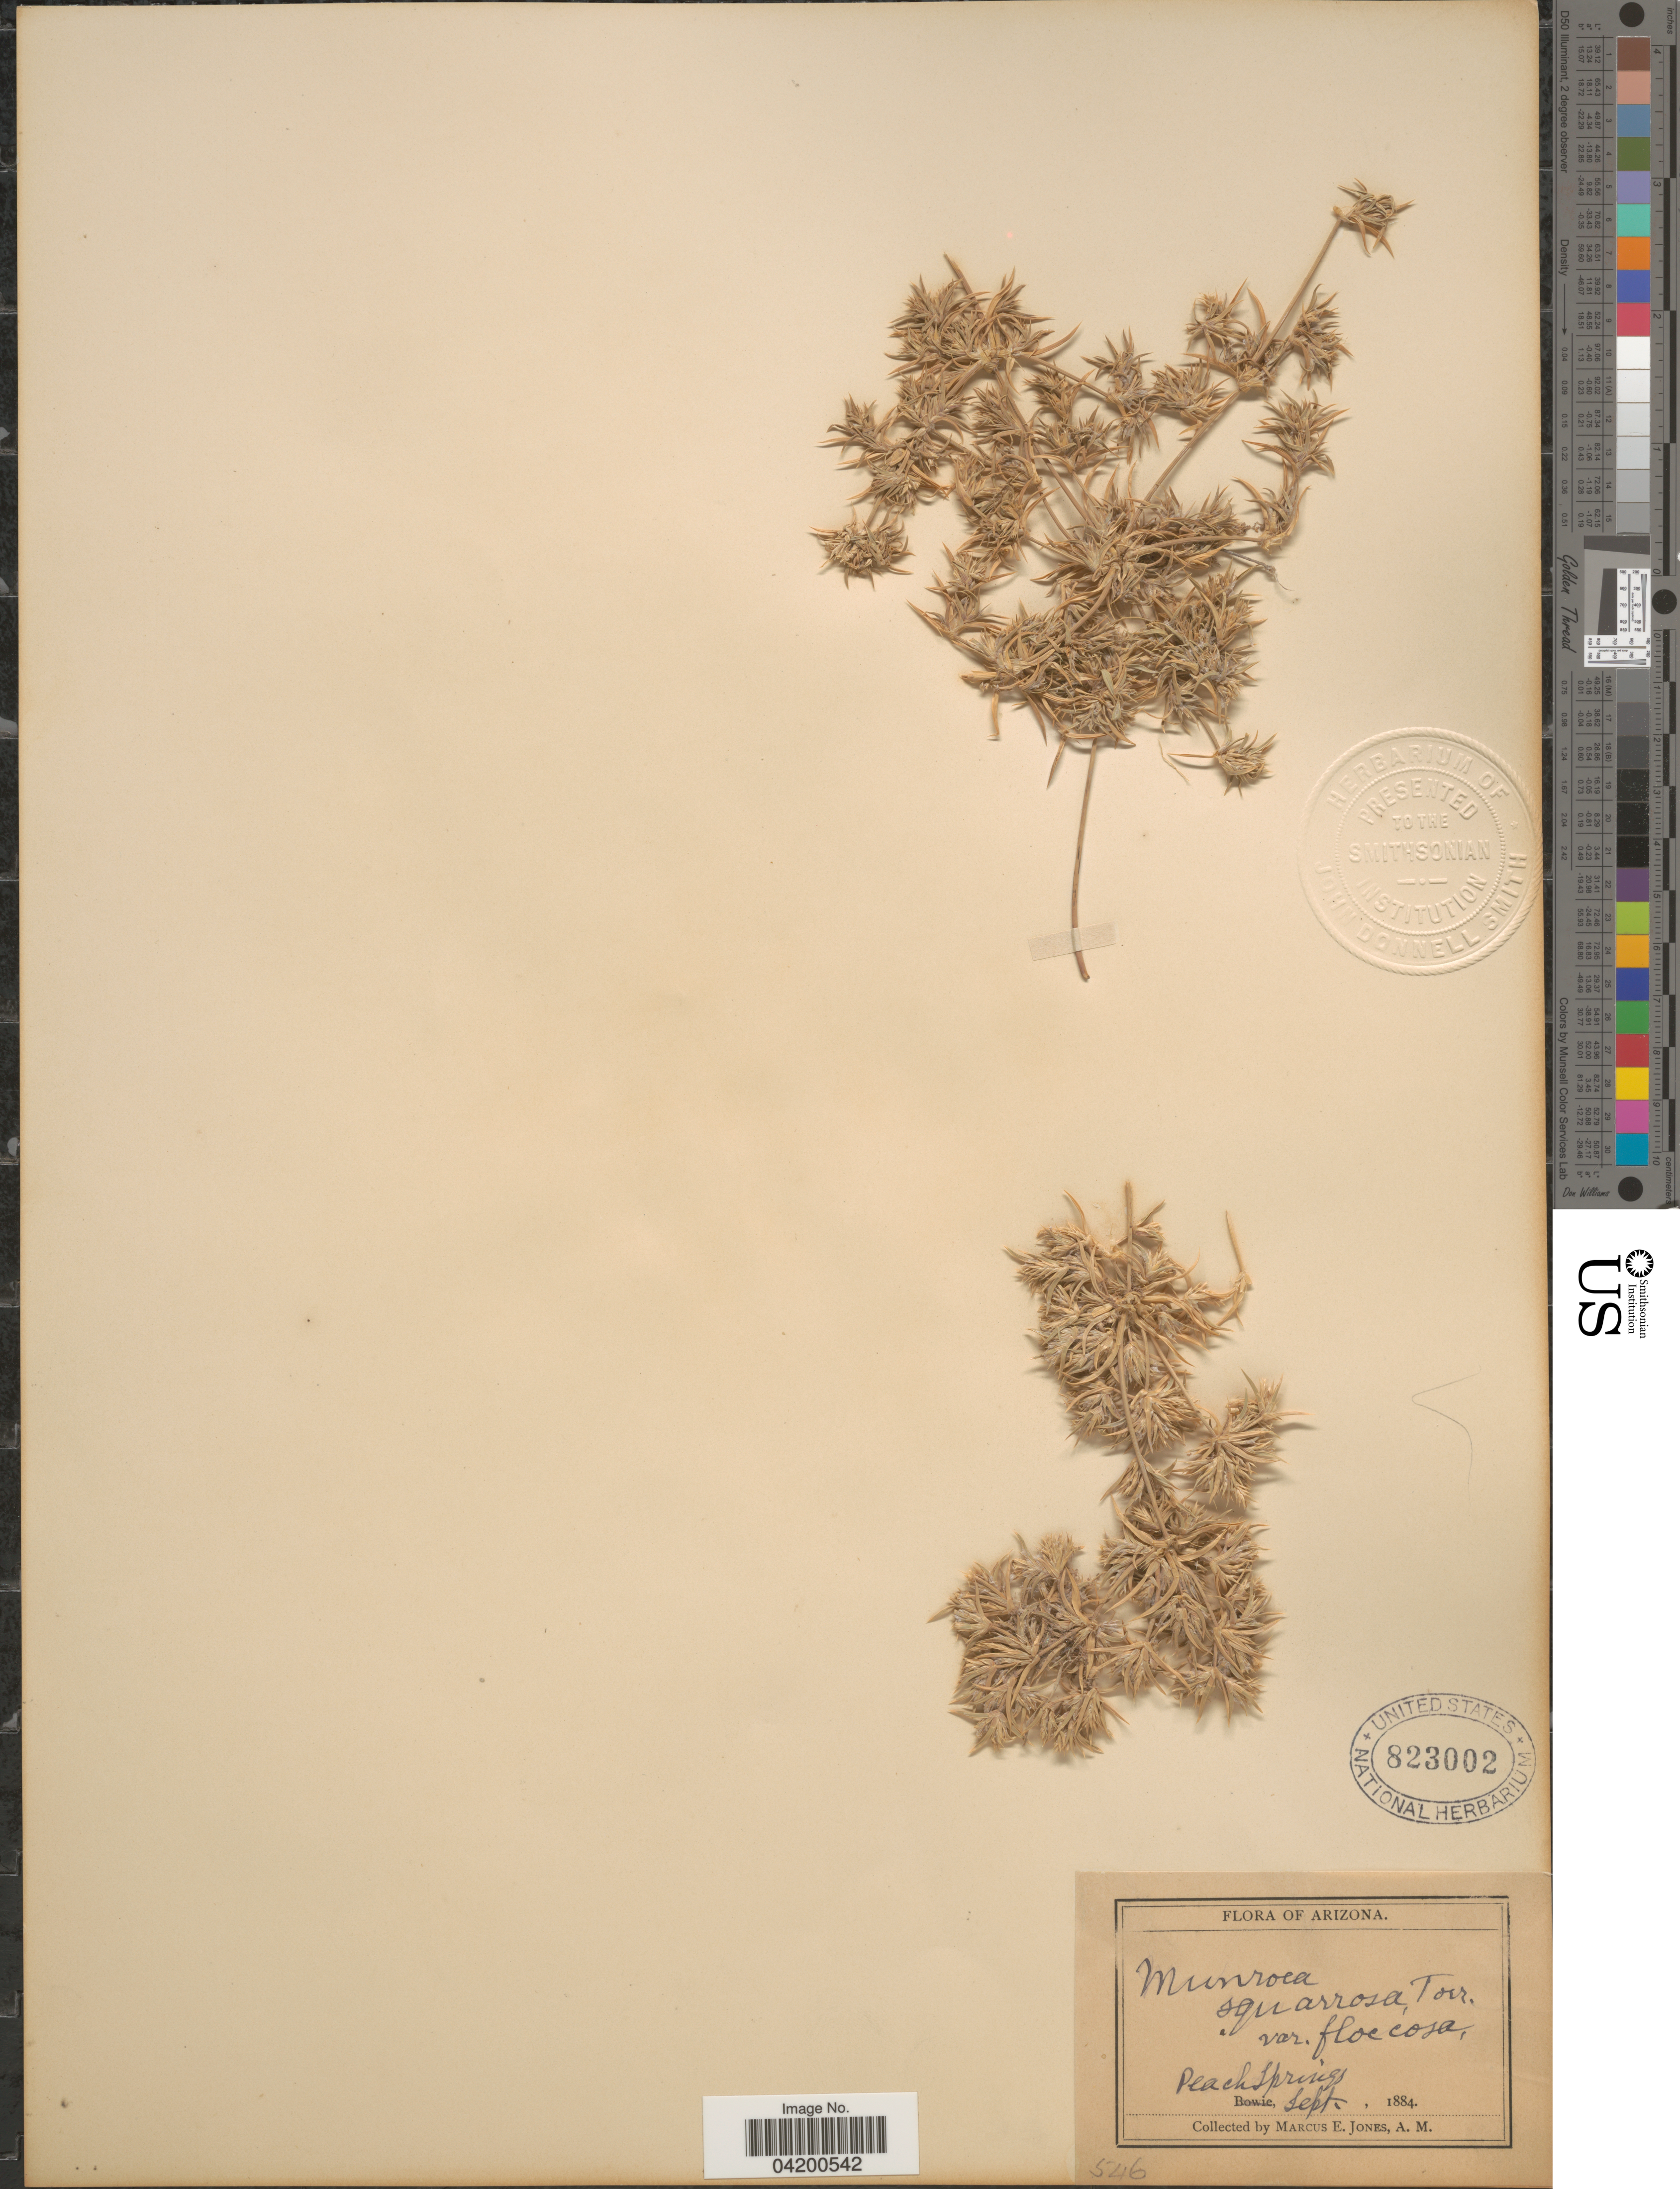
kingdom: Plantae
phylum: Tracheophyta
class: Liliopsida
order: Poales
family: Poaceae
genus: Munroa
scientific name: Munroa squarrosa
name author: (Nutt.) Torr.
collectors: M. E. Jones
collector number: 546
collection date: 1884-09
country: United States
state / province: Arizona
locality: Peach Springs.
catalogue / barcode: US 823002